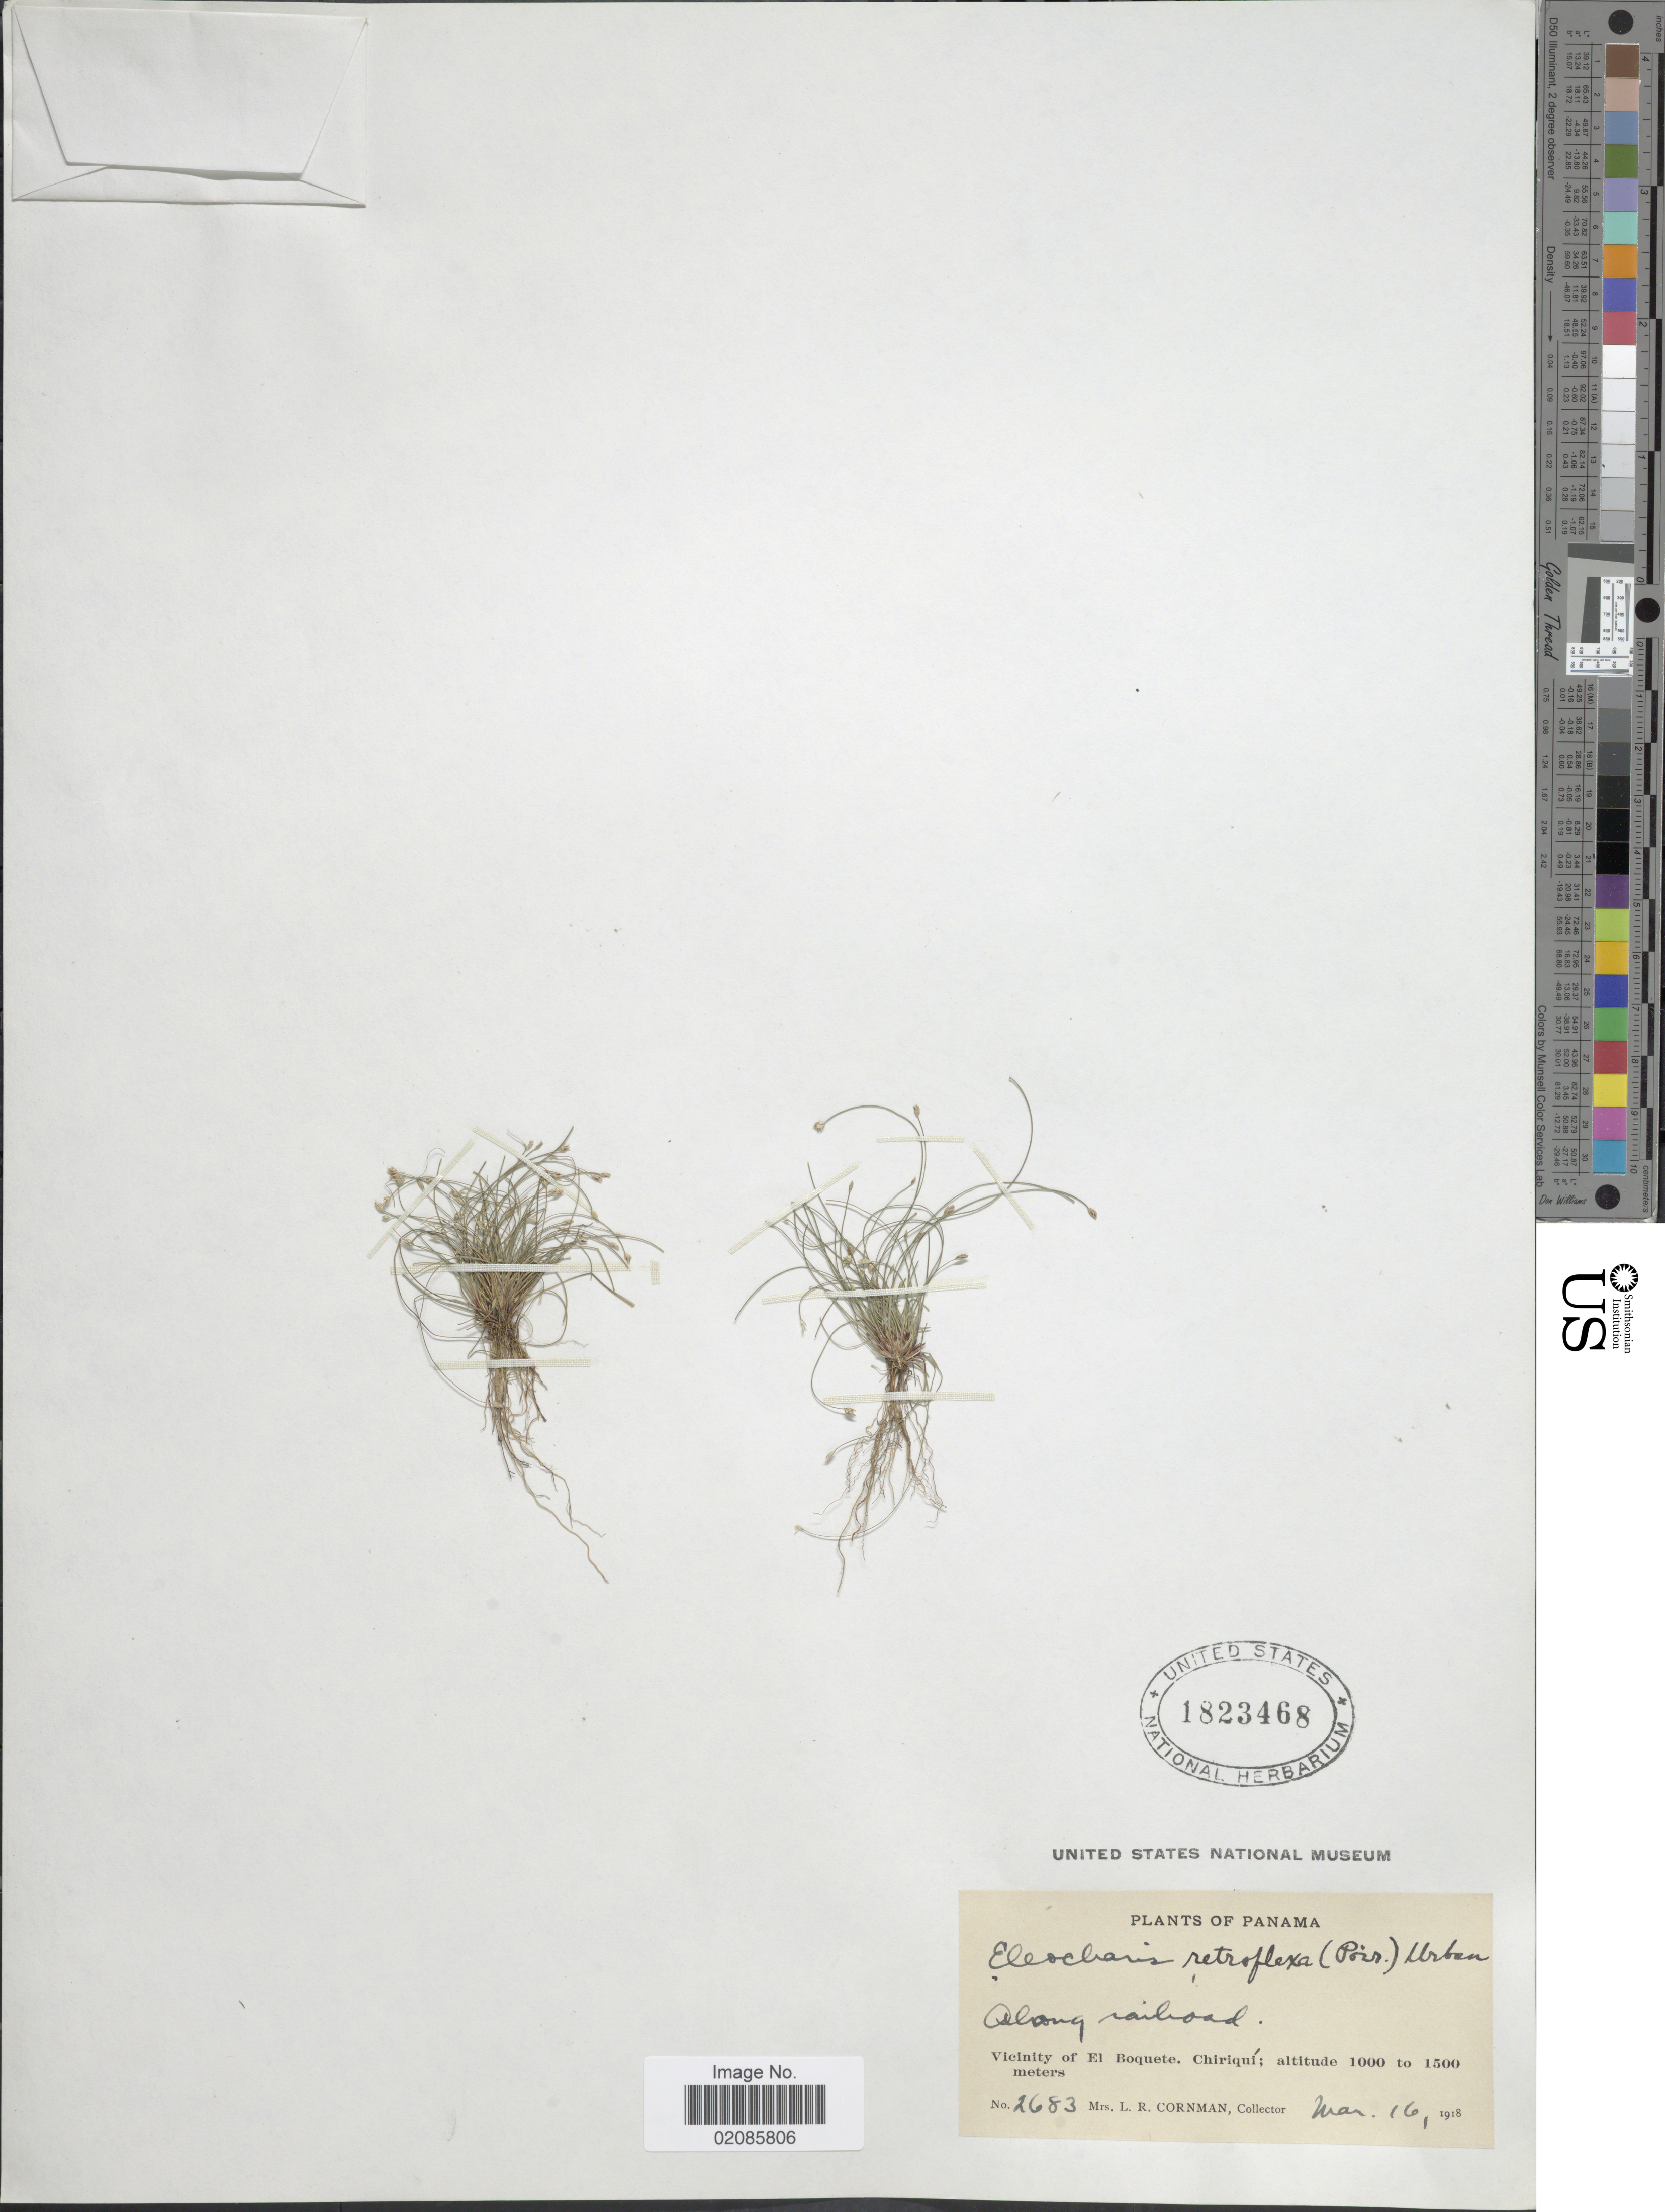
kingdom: Plantae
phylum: Tracheophyta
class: Liliopsida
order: Poales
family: Cyperaceae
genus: Eleocharis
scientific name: Eleocharis retroflexa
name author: (Poir.) Urb.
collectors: L. Cornman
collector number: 2683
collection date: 1918-03-16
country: Panama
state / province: Chiriqui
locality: Along railroad. Vicinity of El Boquete. Chiriquí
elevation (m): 1000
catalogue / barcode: US 1823468